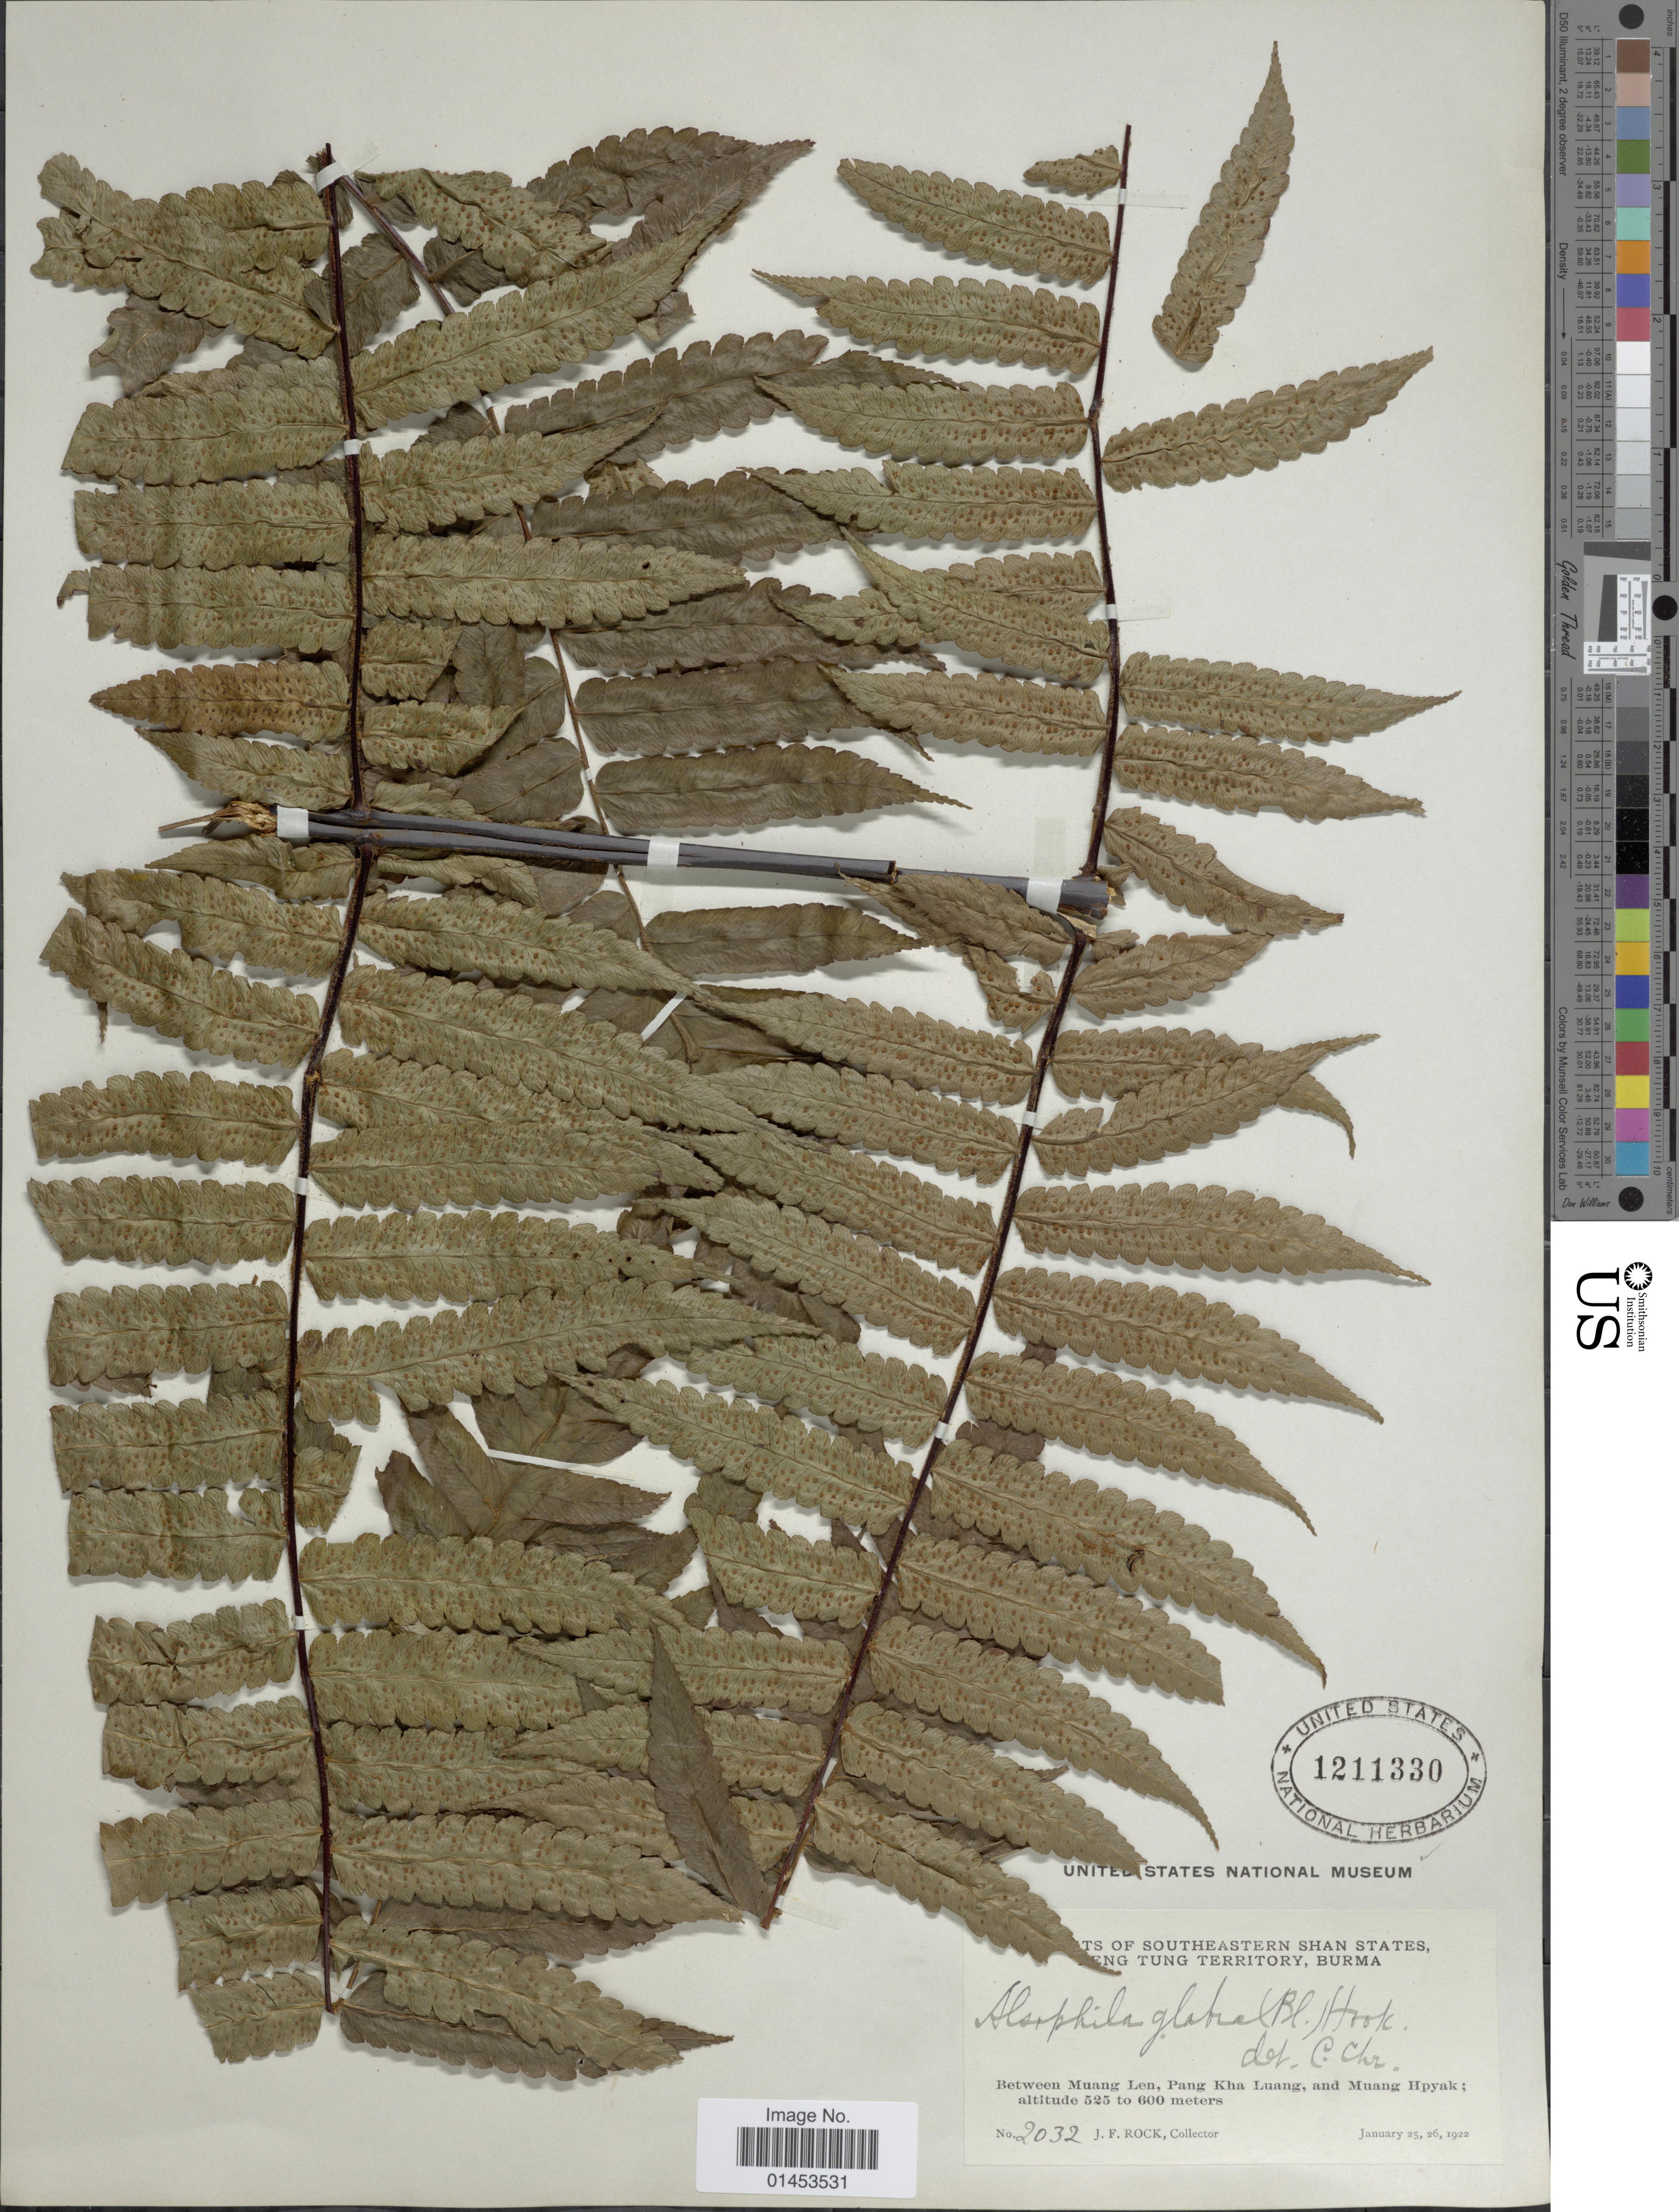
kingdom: Plantae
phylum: Tracheophyta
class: Polypodiopsida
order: Cyatheales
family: Cyatheaceae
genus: Cyathea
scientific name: Cyathea gigantea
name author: (Wall. ex Hook.) Holttum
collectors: J. Rock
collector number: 2032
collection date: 1922-01-25/1922-01-26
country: Myanmar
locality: Southeastern Shan States, Keng Tung Territory Burma, Between Muang Len, Pang Kha Luang, and Muang Hpyak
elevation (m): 525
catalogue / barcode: US 1211330